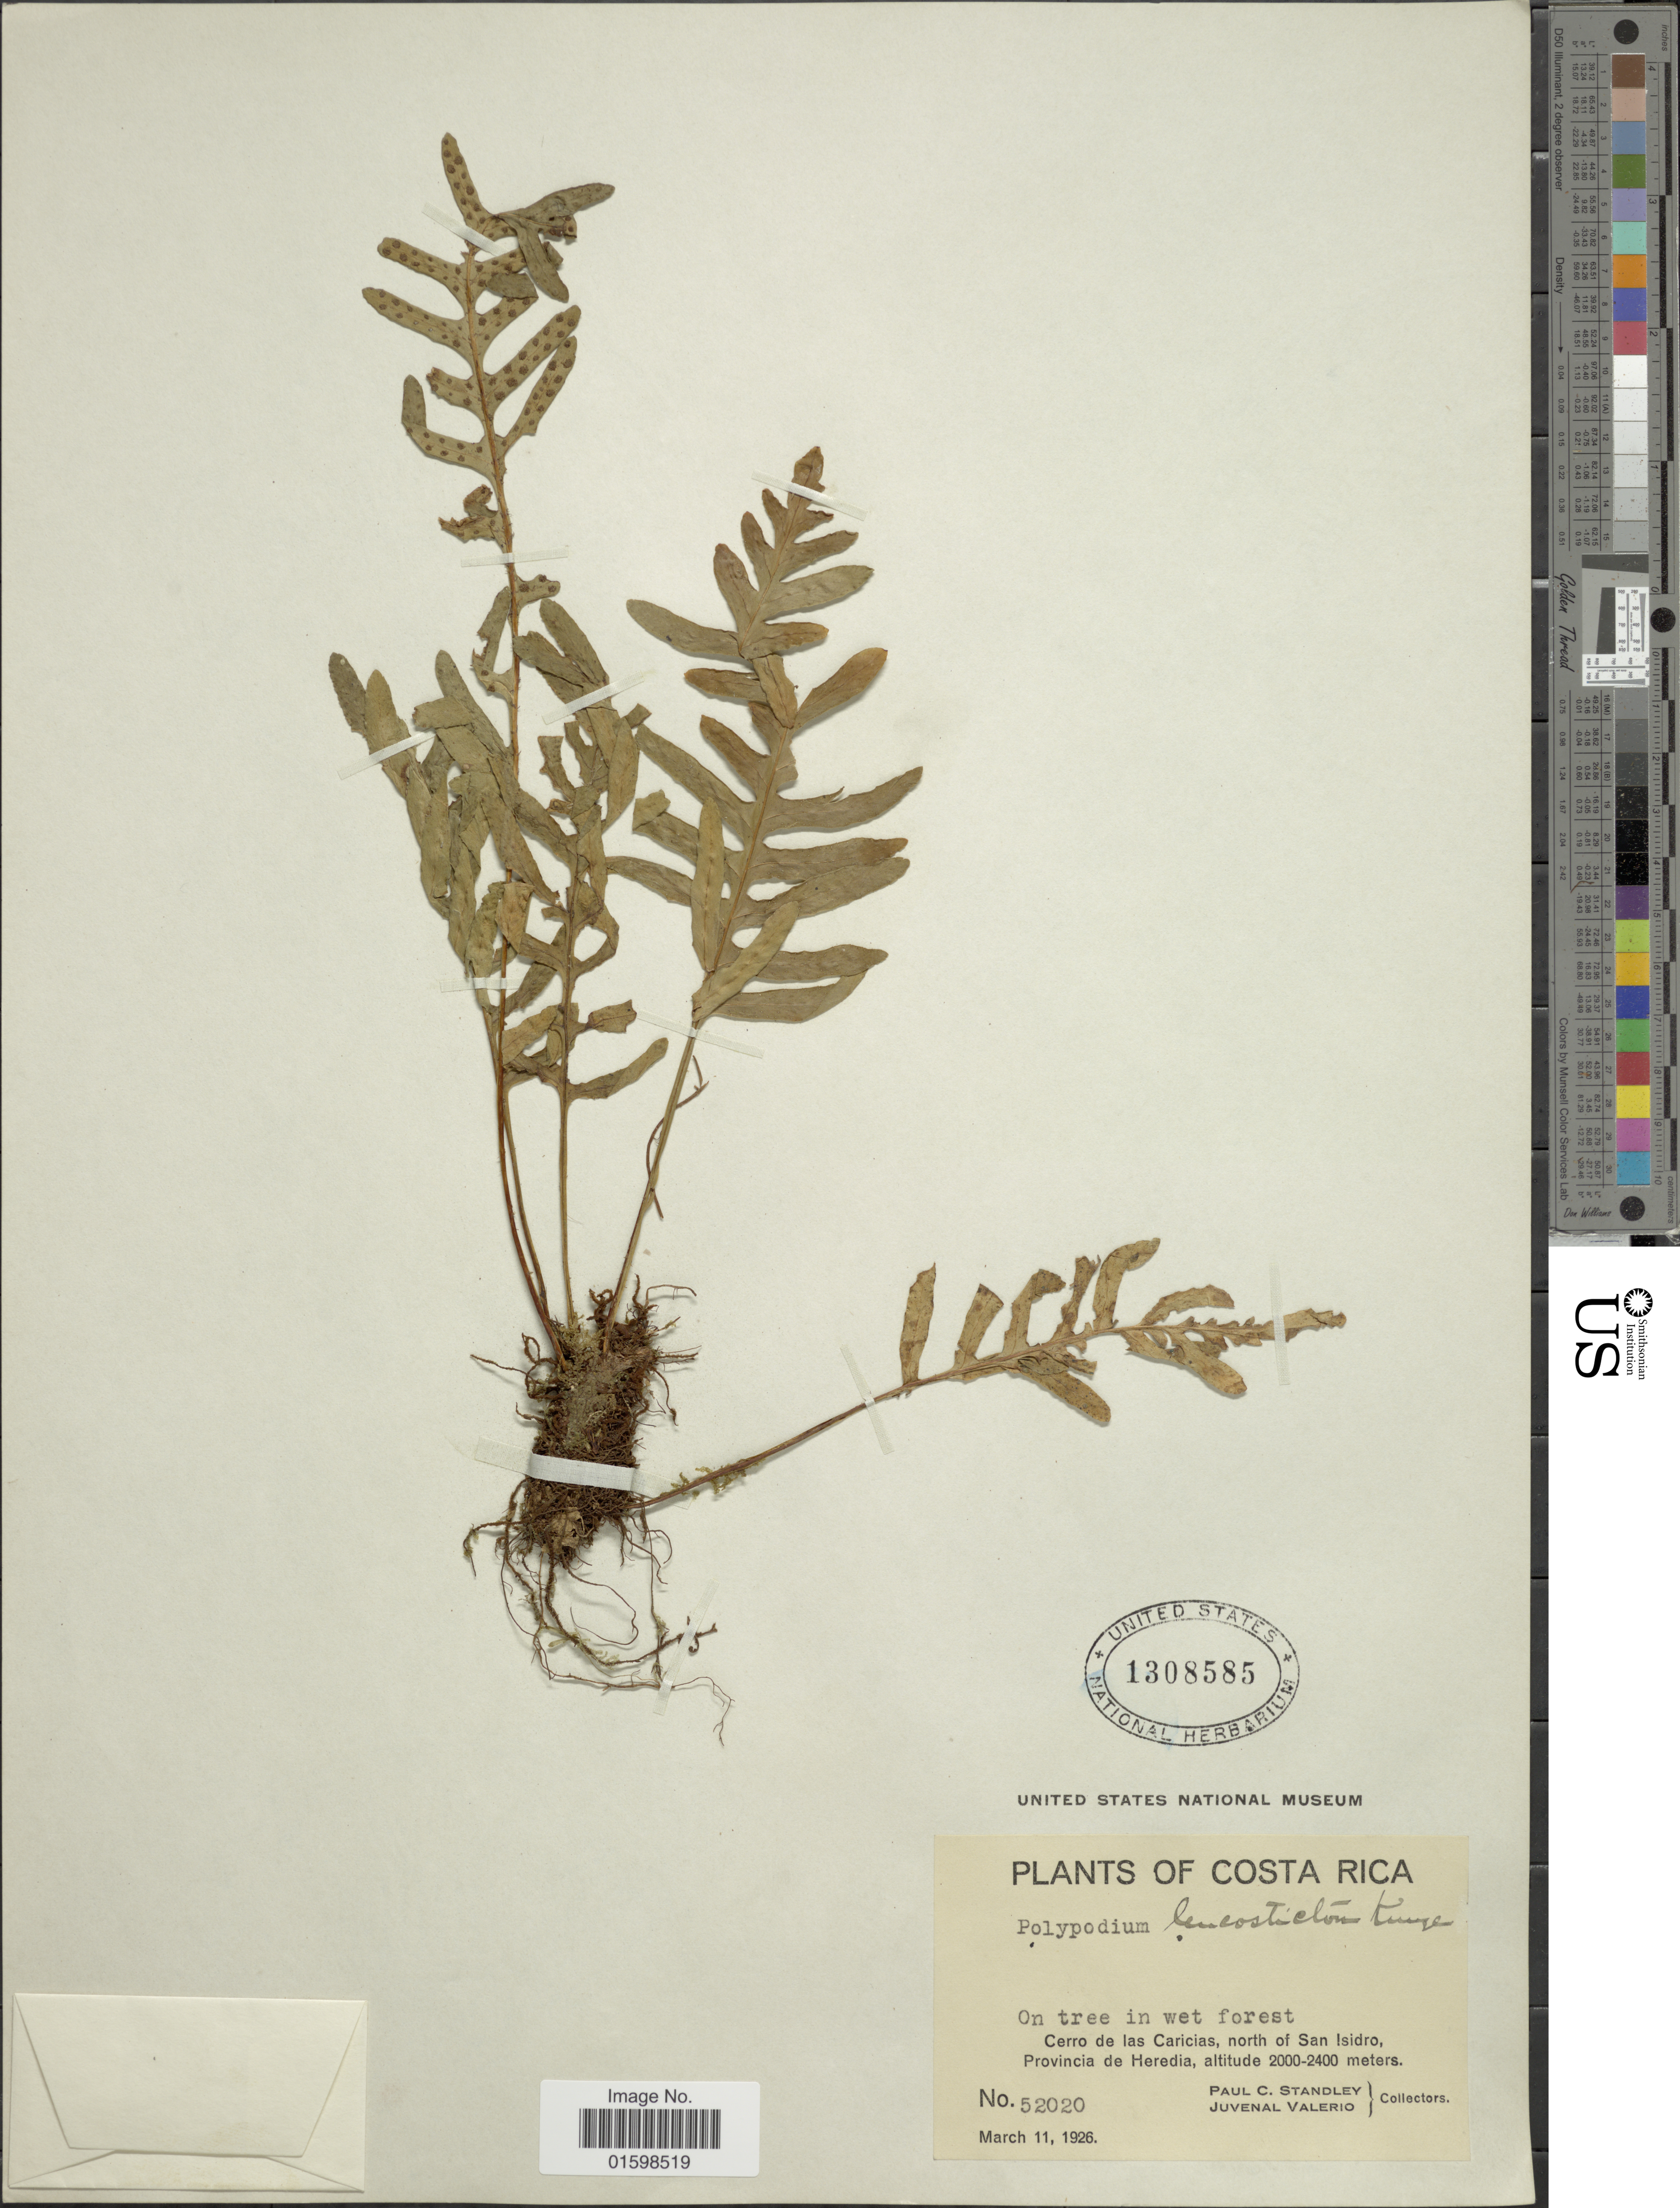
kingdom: Plantae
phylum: Tracheophyta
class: Polypodiopsida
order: Polypodiales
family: Polypodiaceae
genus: Pleopeltis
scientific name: Pleopeltis remota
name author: (Desv.) A.R. Sm.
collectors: P. C. Standley & J. Valerio R.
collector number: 52020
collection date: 1926-03-11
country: Costa Rica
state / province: Heredia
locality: On tree in wet forest, Cerro de las Caricias, north of San Isidro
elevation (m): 2000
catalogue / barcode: US 1308585